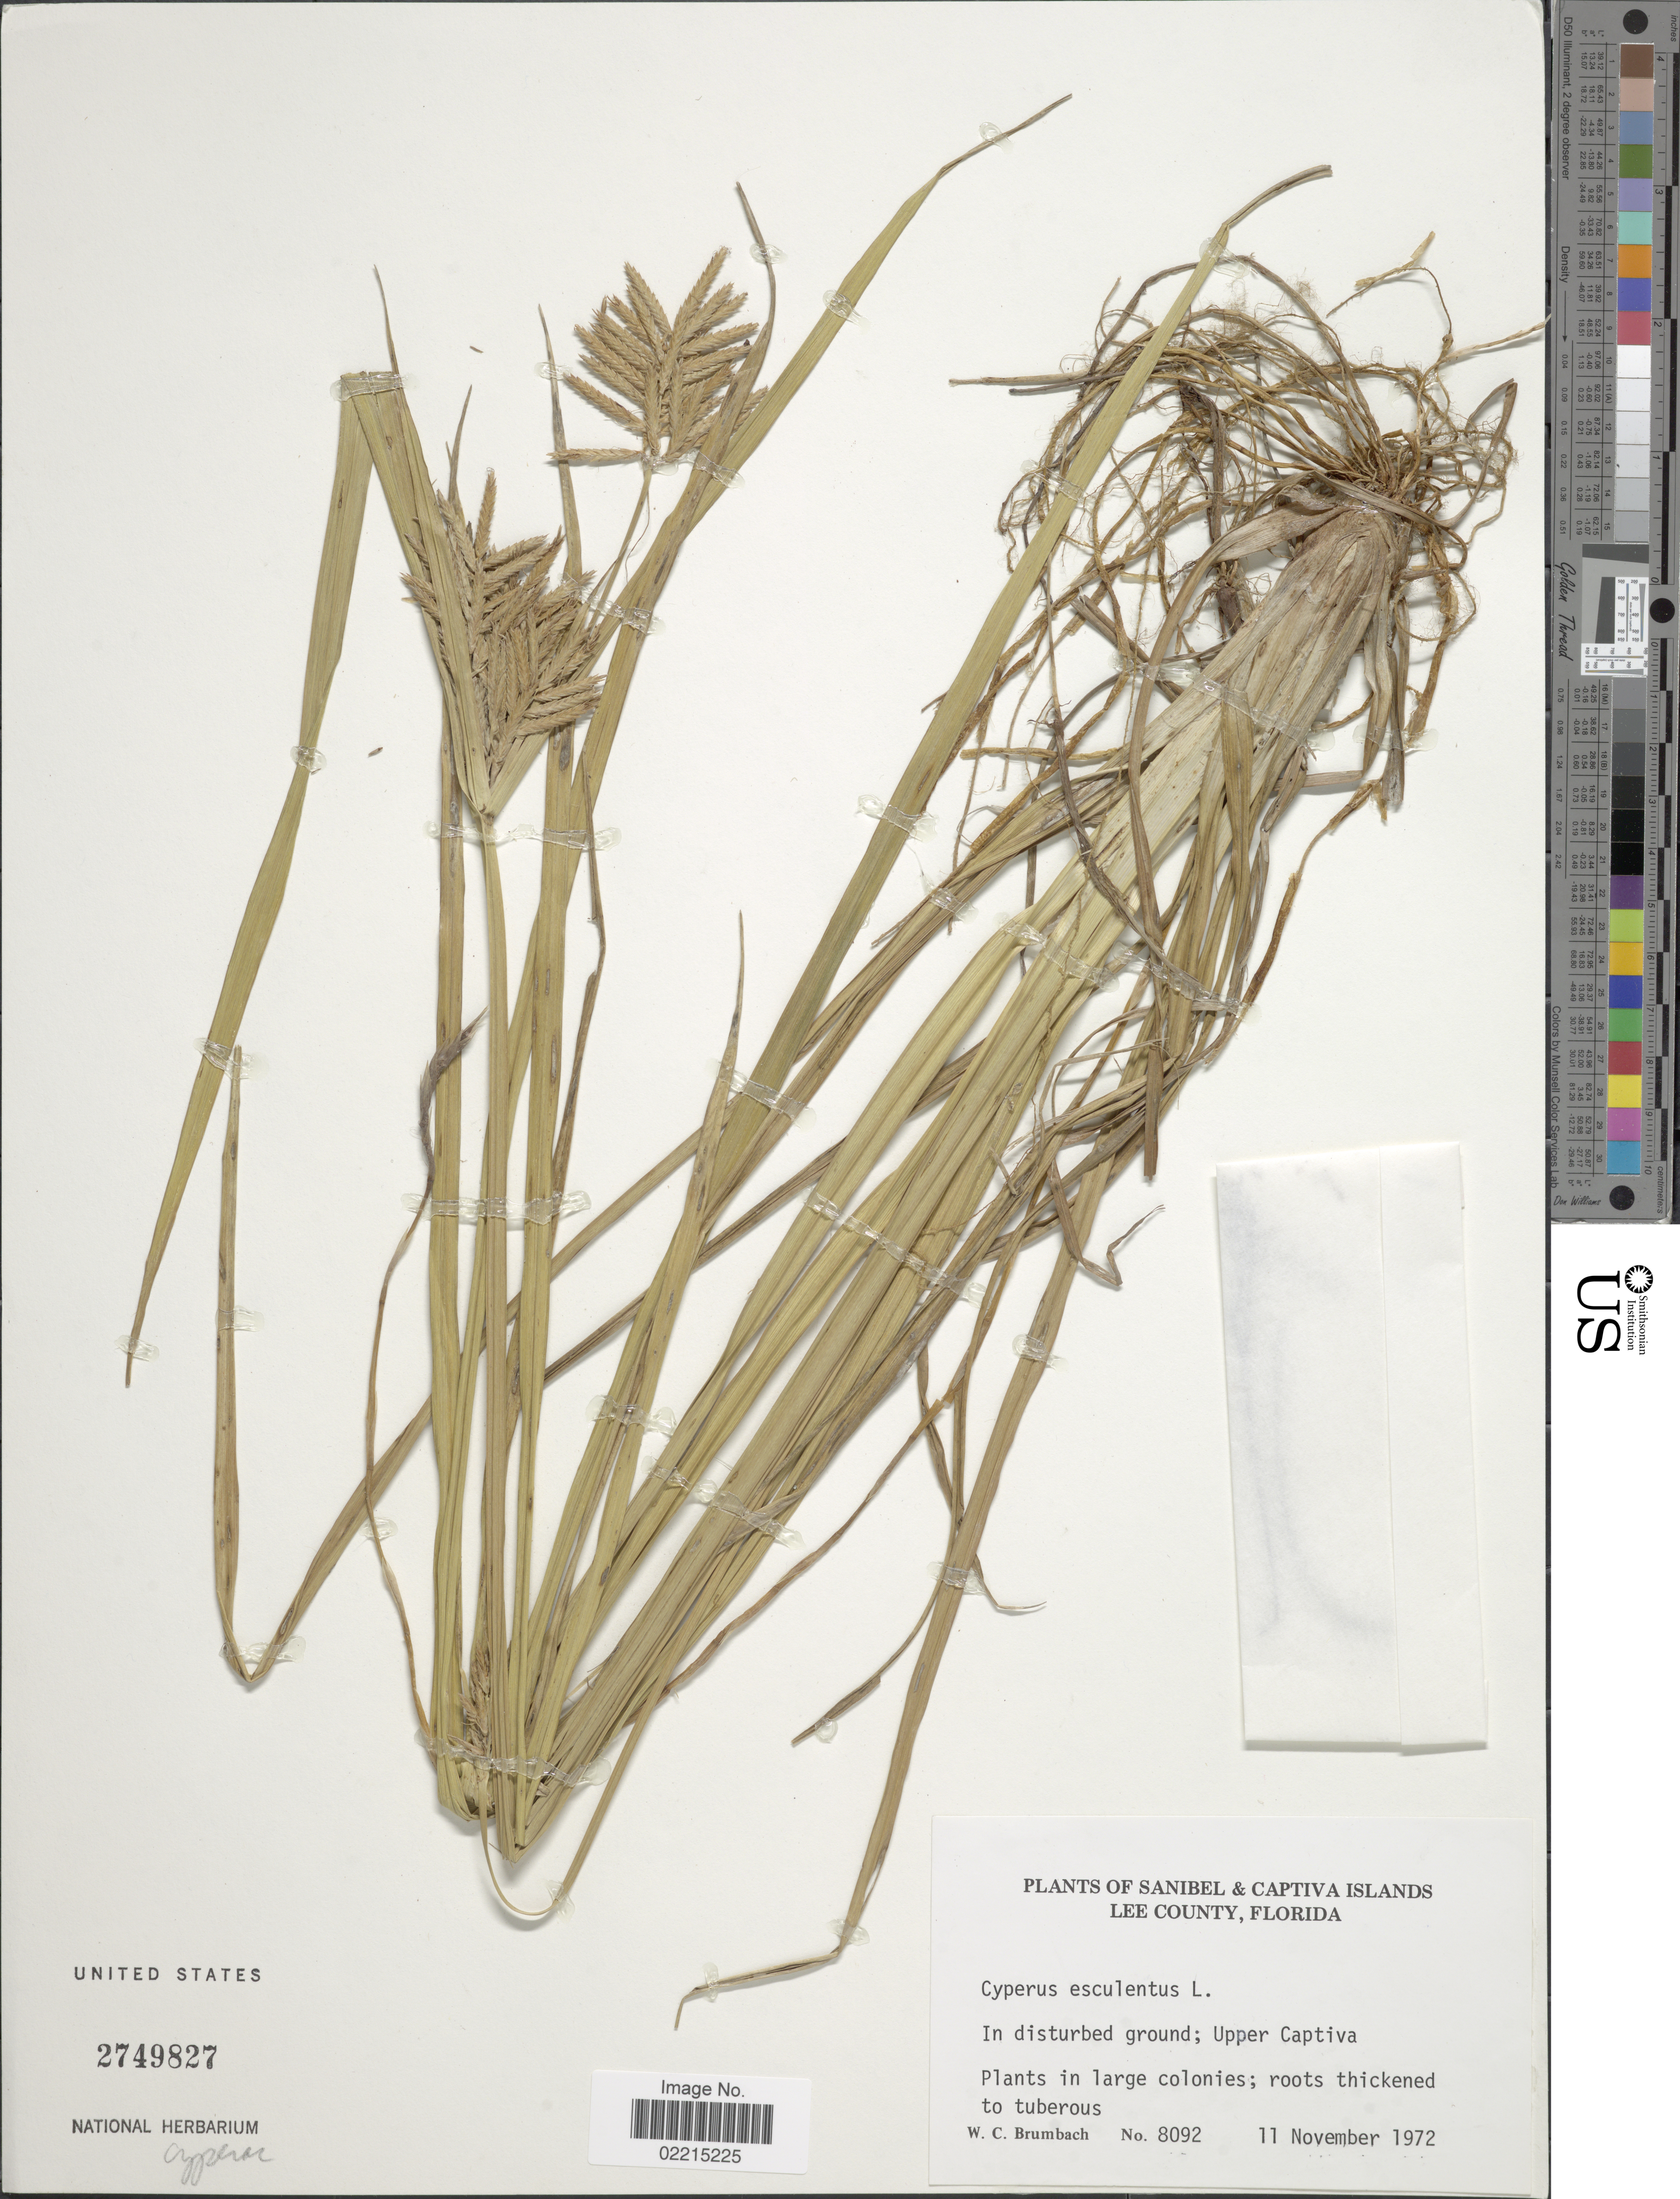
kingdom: Plantae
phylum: Tracheophyta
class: Liliopsida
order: Poales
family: Cyperaceae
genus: Cyperus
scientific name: Cyperus esculentus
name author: L.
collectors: W. C. Brumbach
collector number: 8092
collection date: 1972-11-11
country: United States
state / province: Florida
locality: Sanibel & Captiva Islands, Lee County. Upper Captiva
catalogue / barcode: US 2749827